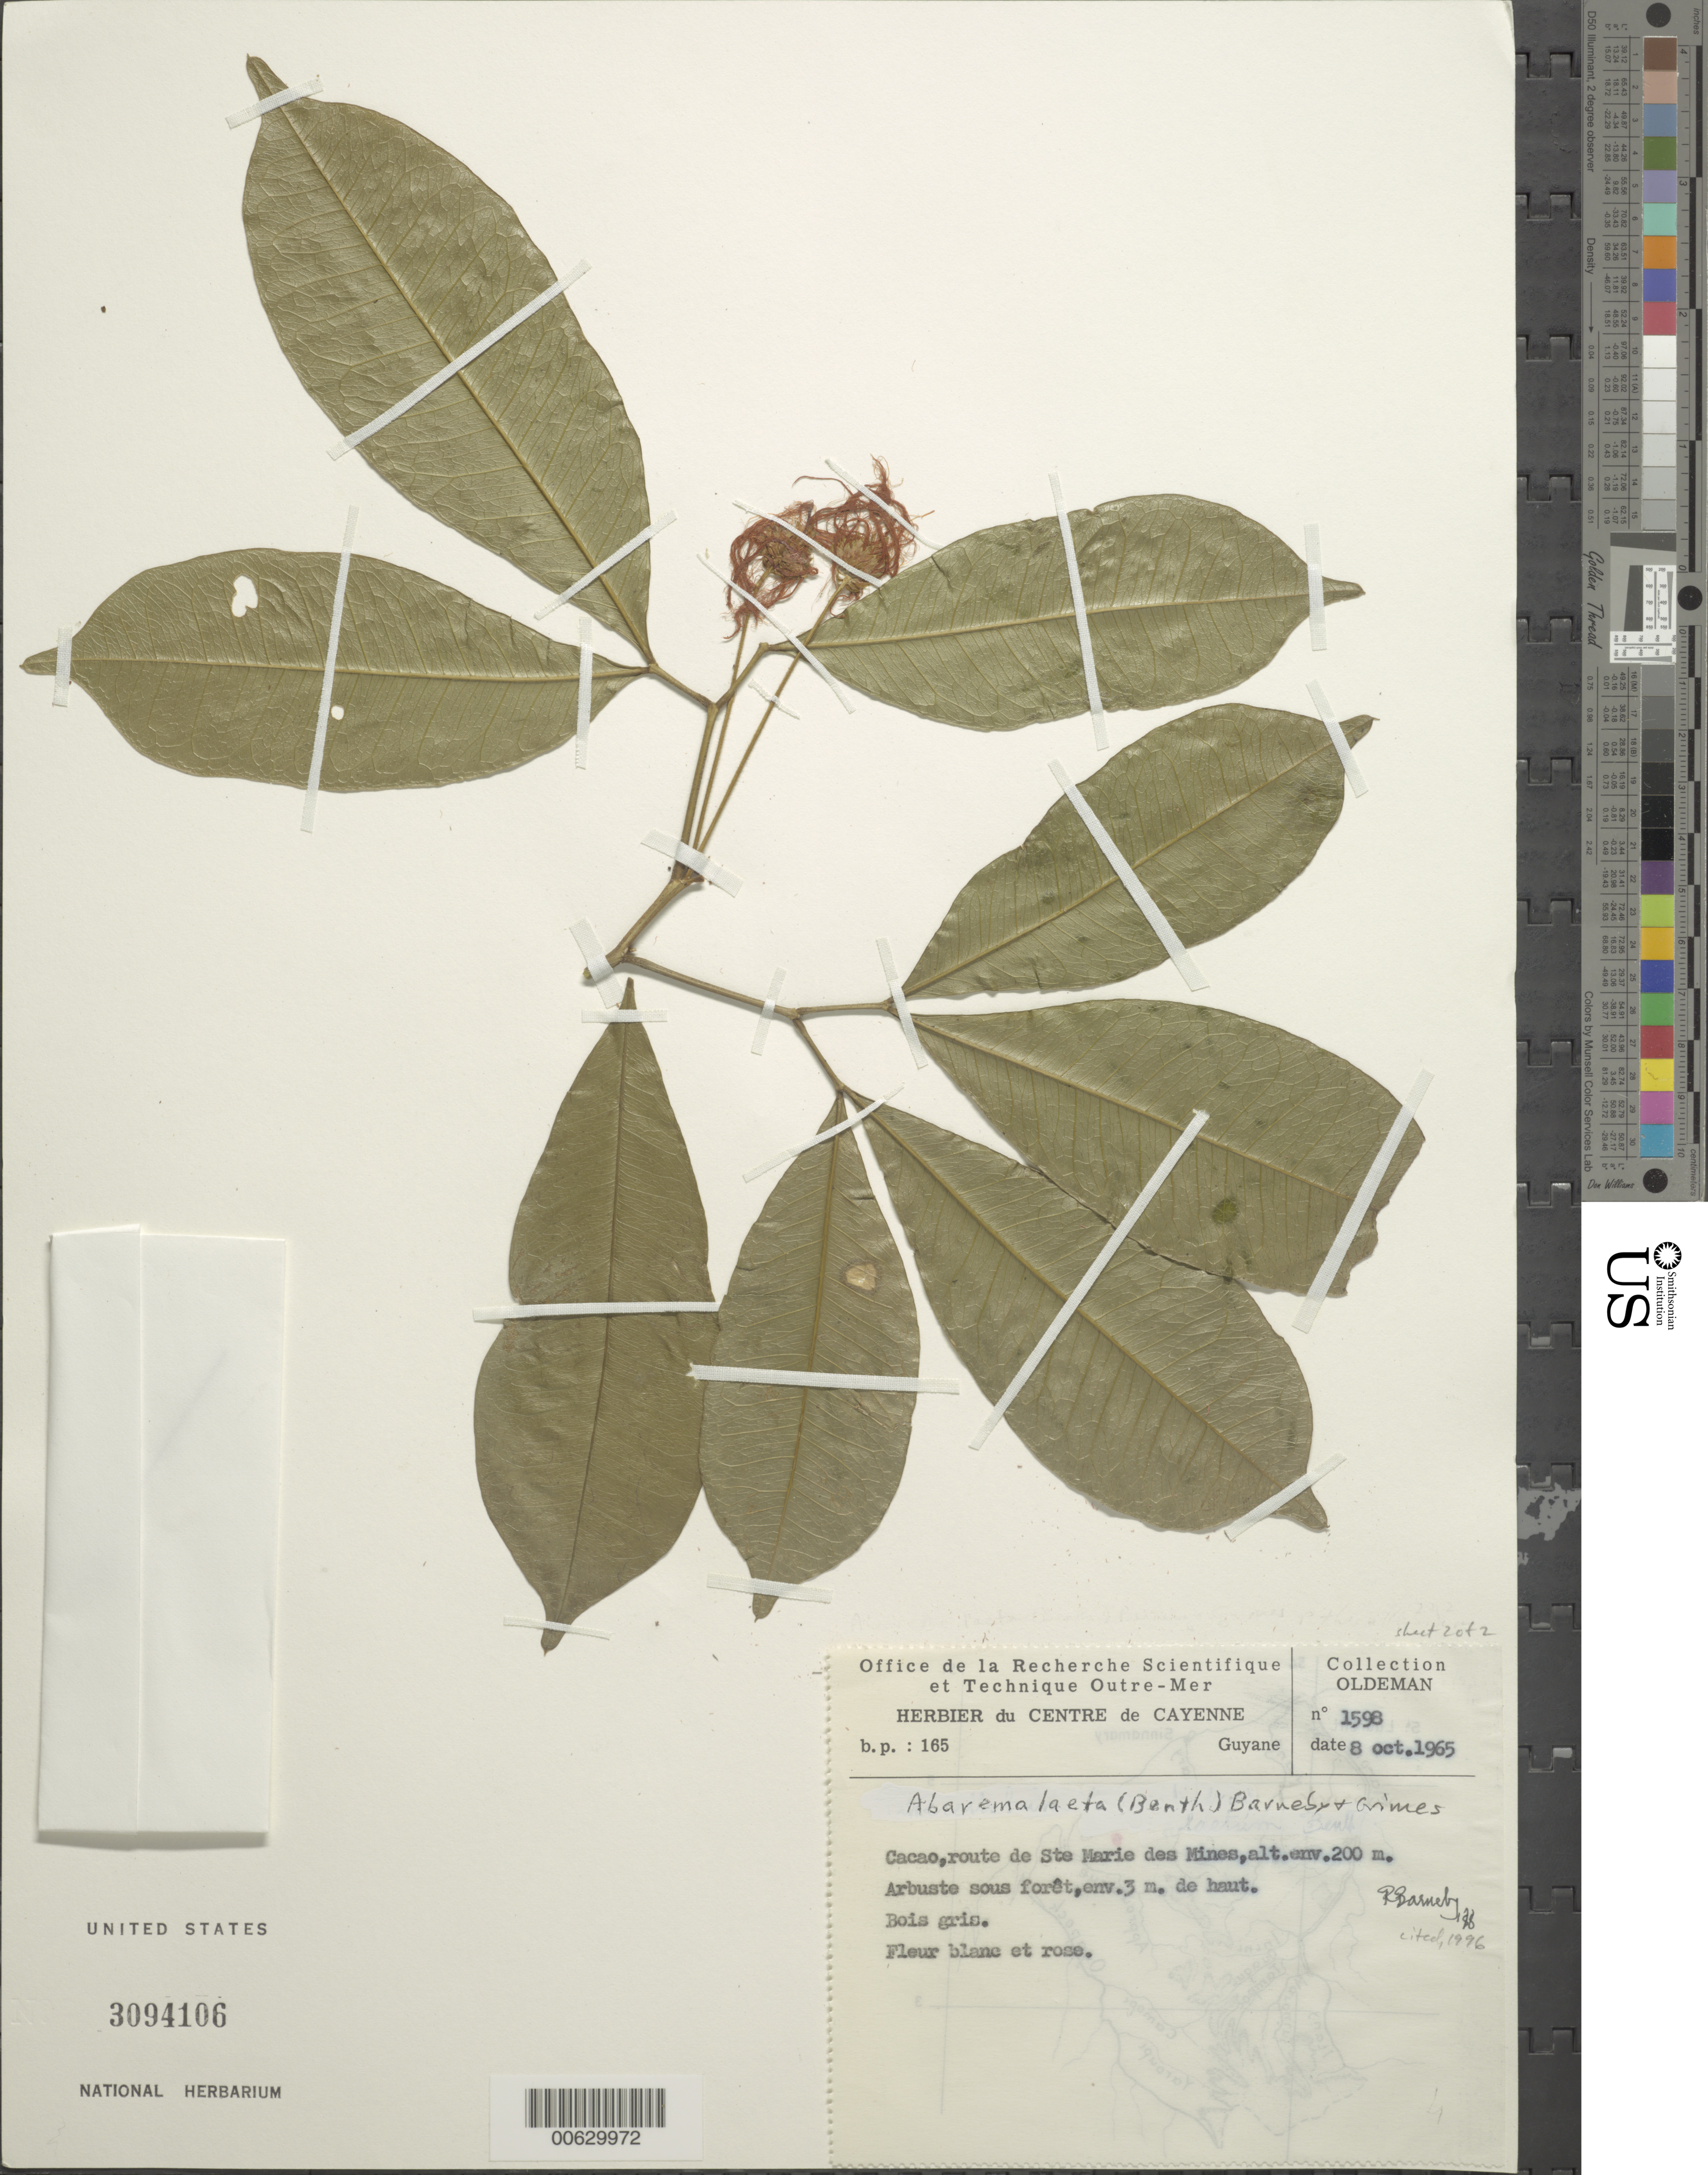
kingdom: Plantae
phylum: Tracheophyta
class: Magnoliopsida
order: Fabales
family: Fabaceae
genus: Abarema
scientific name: Abarema laeta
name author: (Benth.) Barneby & J.W. Grimes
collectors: -- Oldeman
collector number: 1598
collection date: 1965-10-08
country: French Guiana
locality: Cacao, route de Sta Marie des Mines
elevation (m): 200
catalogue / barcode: US 3094106